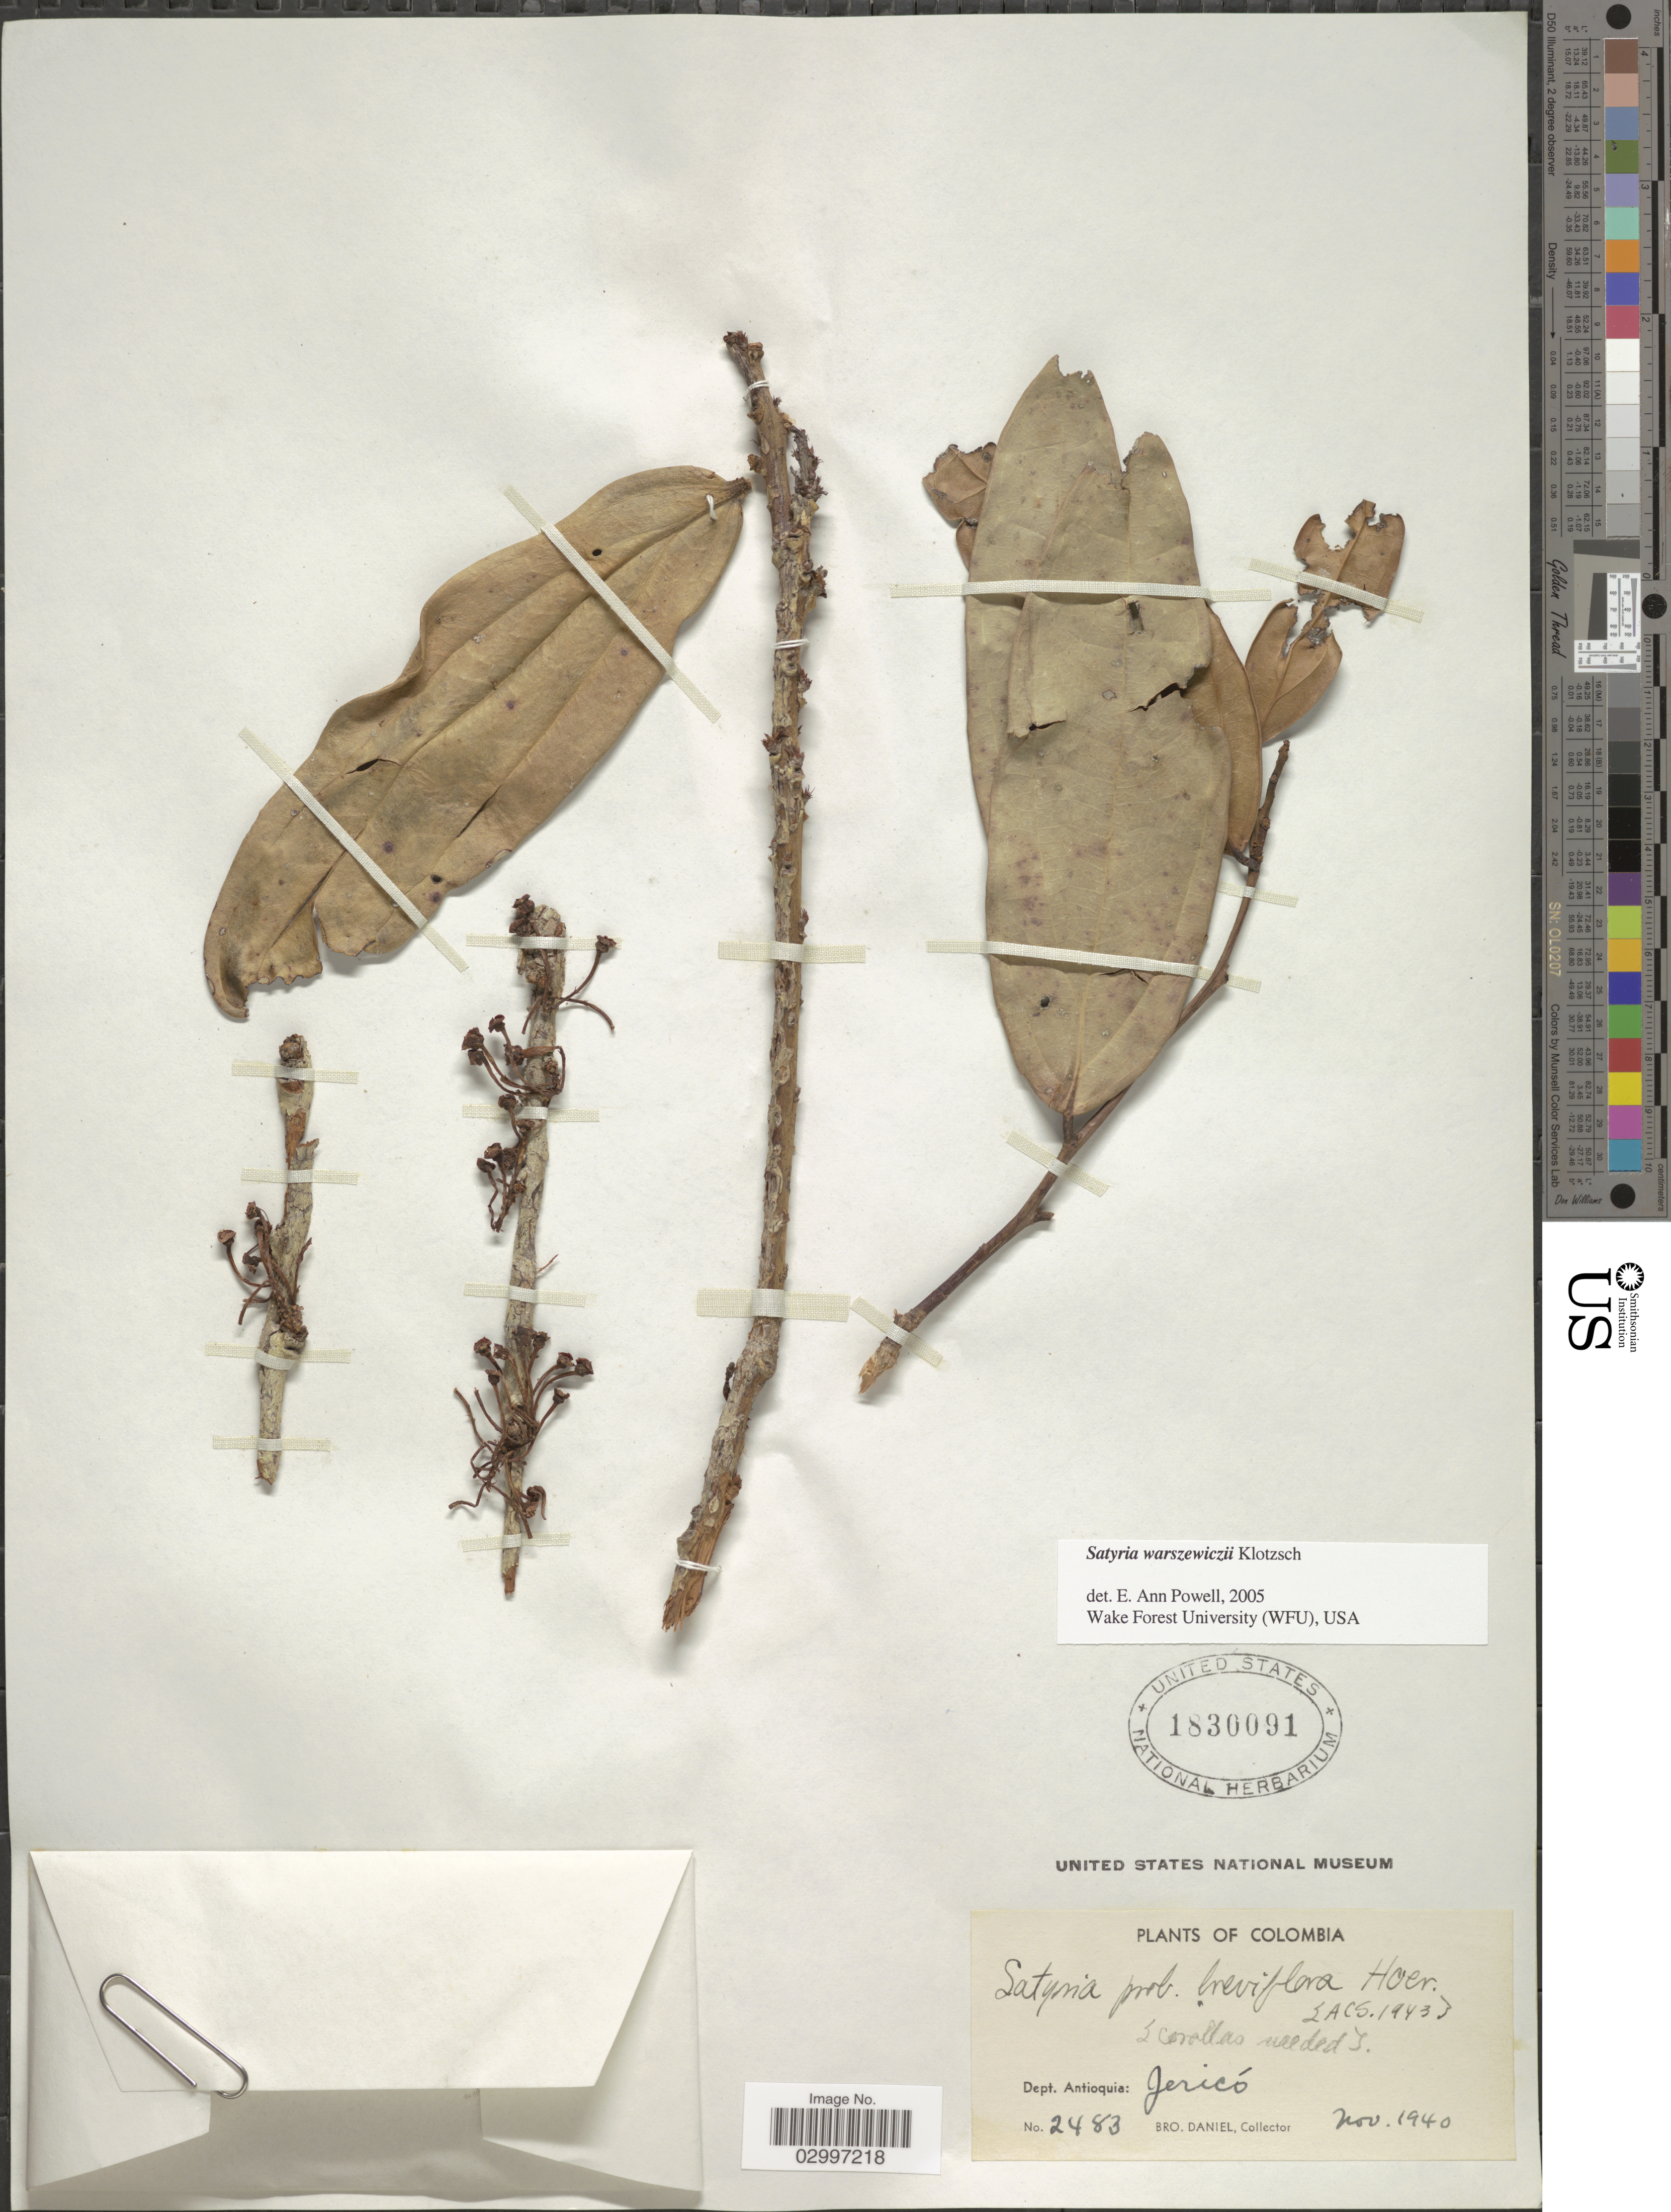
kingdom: Plantae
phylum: Tracheophyta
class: Magnoliopsida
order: Ericales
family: Ericaceae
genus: Satyria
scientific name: Satyria warszewiczii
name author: Klotzsch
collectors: Bro. Daniel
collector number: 2483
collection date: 1940-11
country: Colombia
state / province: Antioquia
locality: Dept. Antioquia: Jericó.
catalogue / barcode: US 1830091